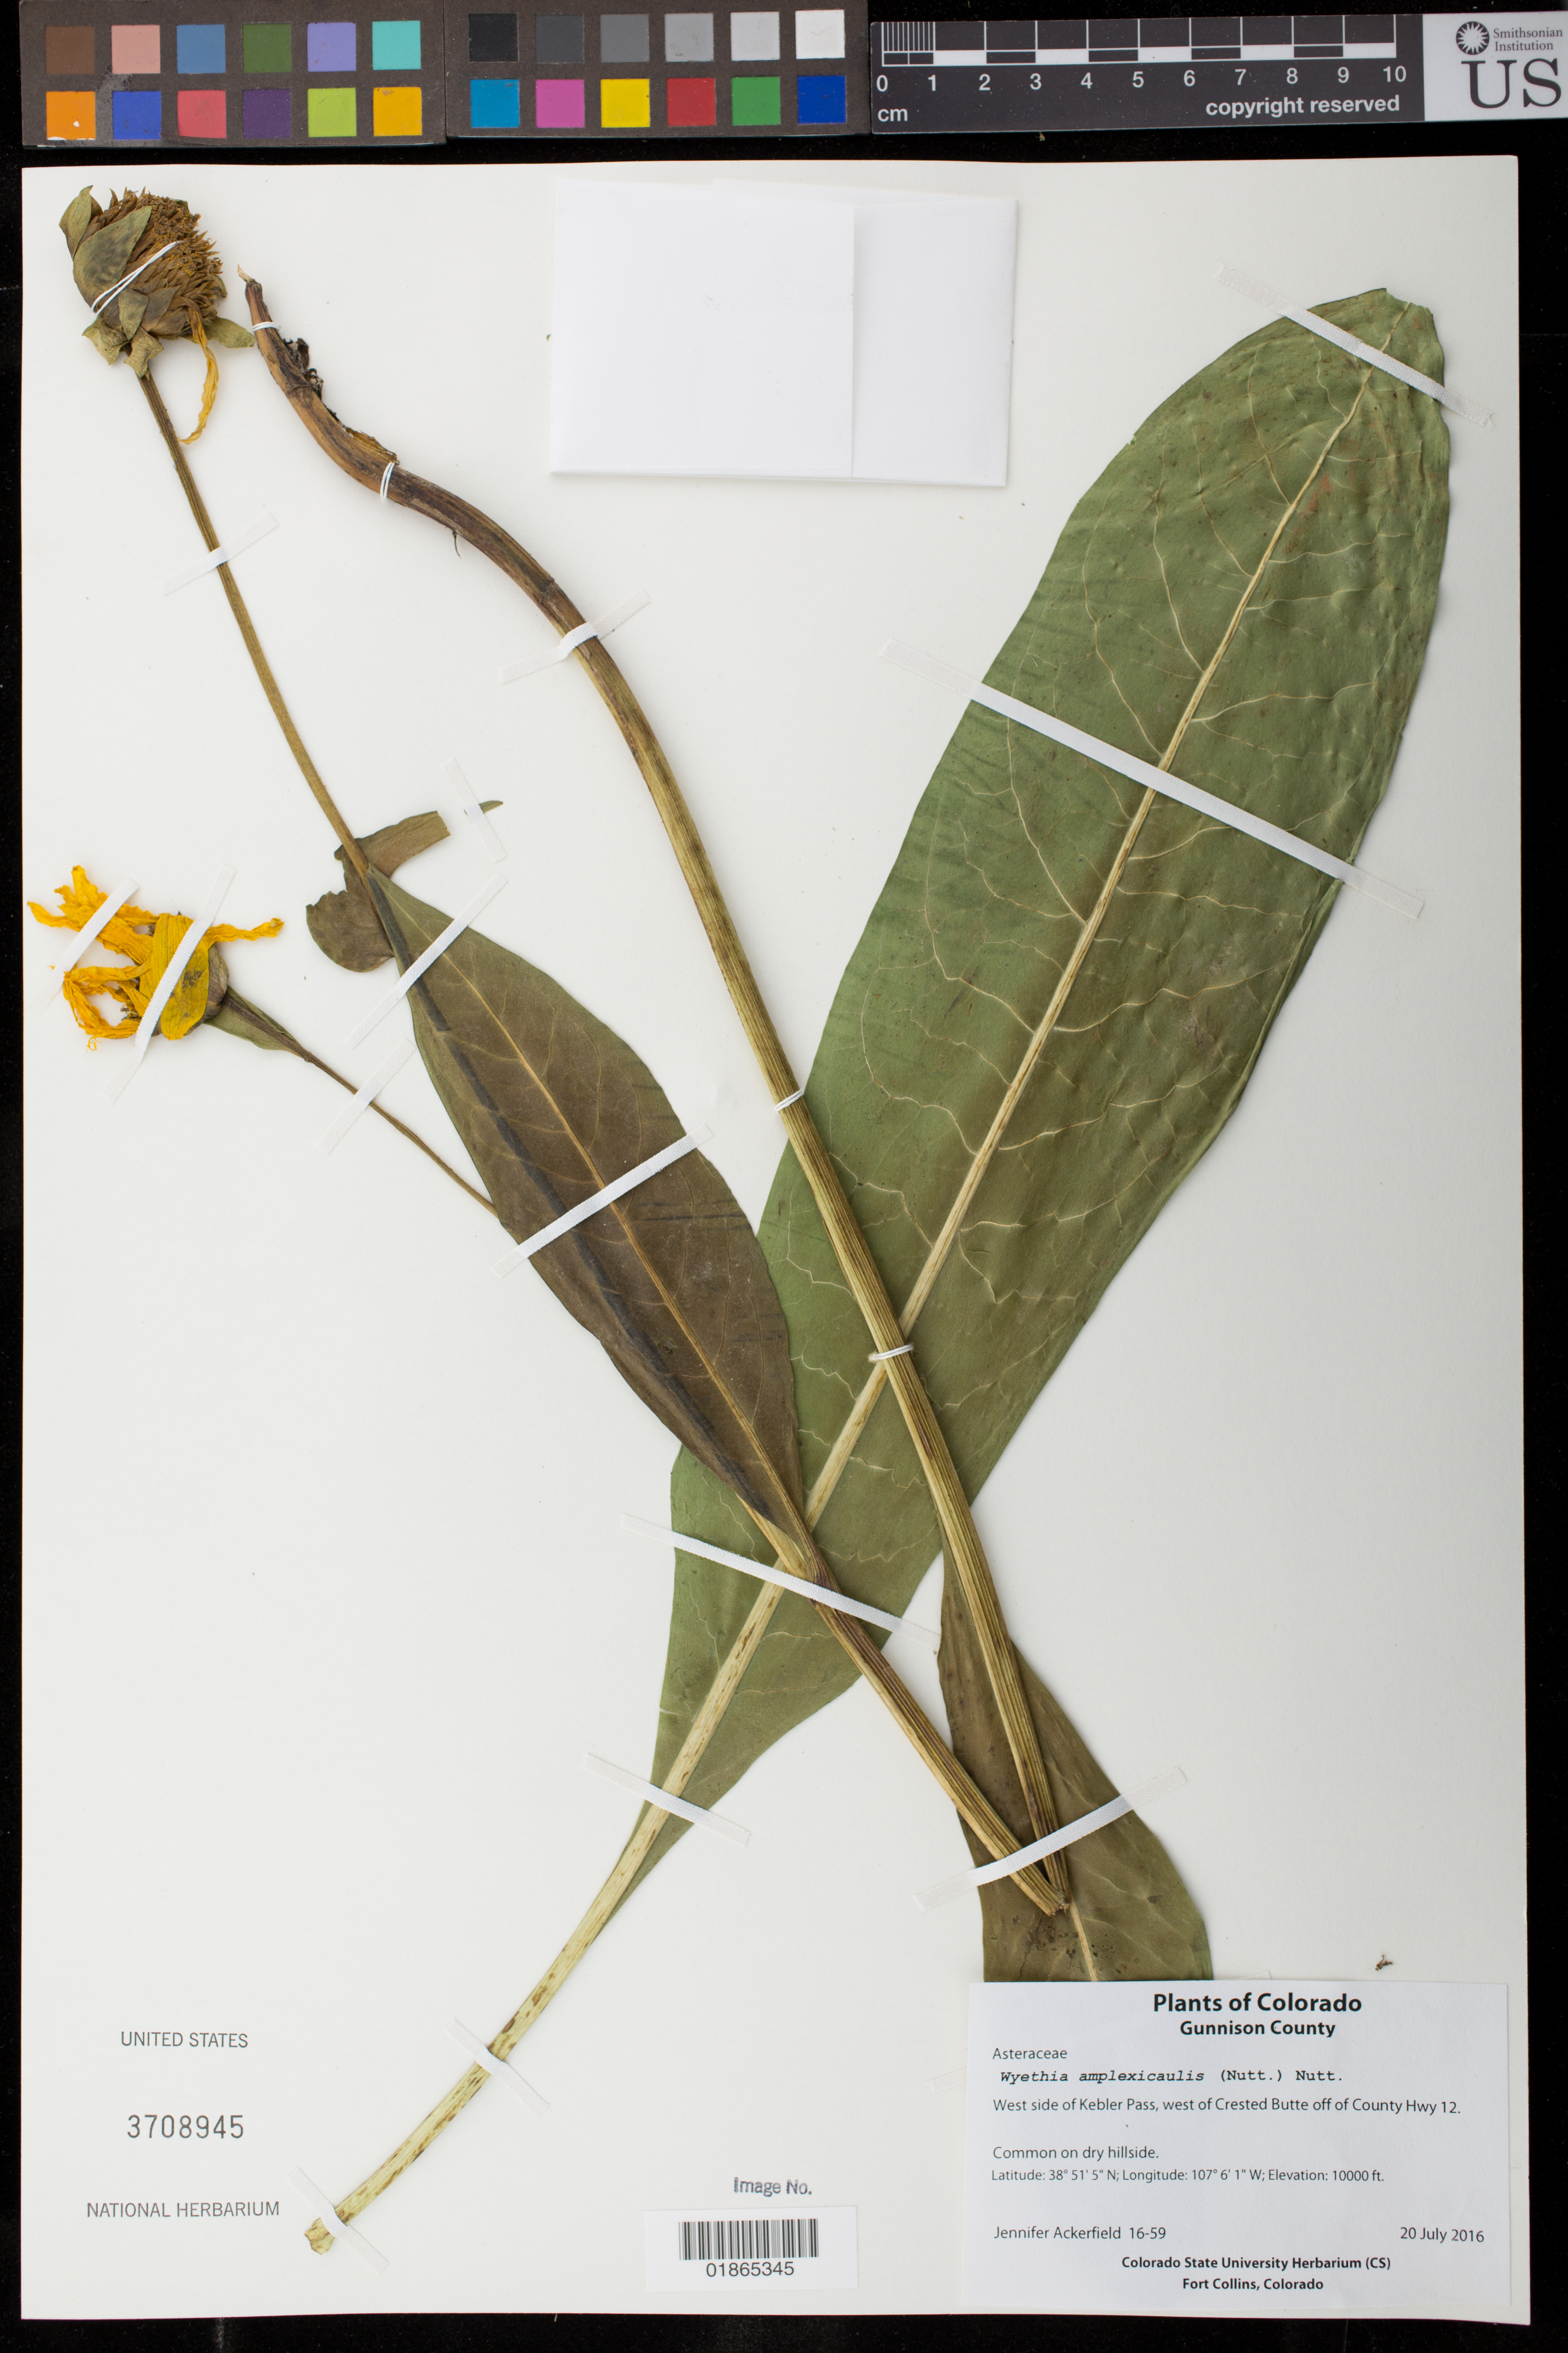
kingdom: Plantae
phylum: Tracheophyta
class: Magnoliopsida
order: Asterales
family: Asteraceae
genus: Wyethia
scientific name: Wyethia amplexicaulis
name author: Nutt.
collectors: J. Ackerfield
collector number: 16-59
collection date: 2016-07-20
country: United States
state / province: Colorado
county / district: Gunnison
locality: West side of Kebler Pass, W of Crested Butte off of County Hwy 12.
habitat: Common on dry hillside.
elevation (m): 3048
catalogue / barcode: US 3708945